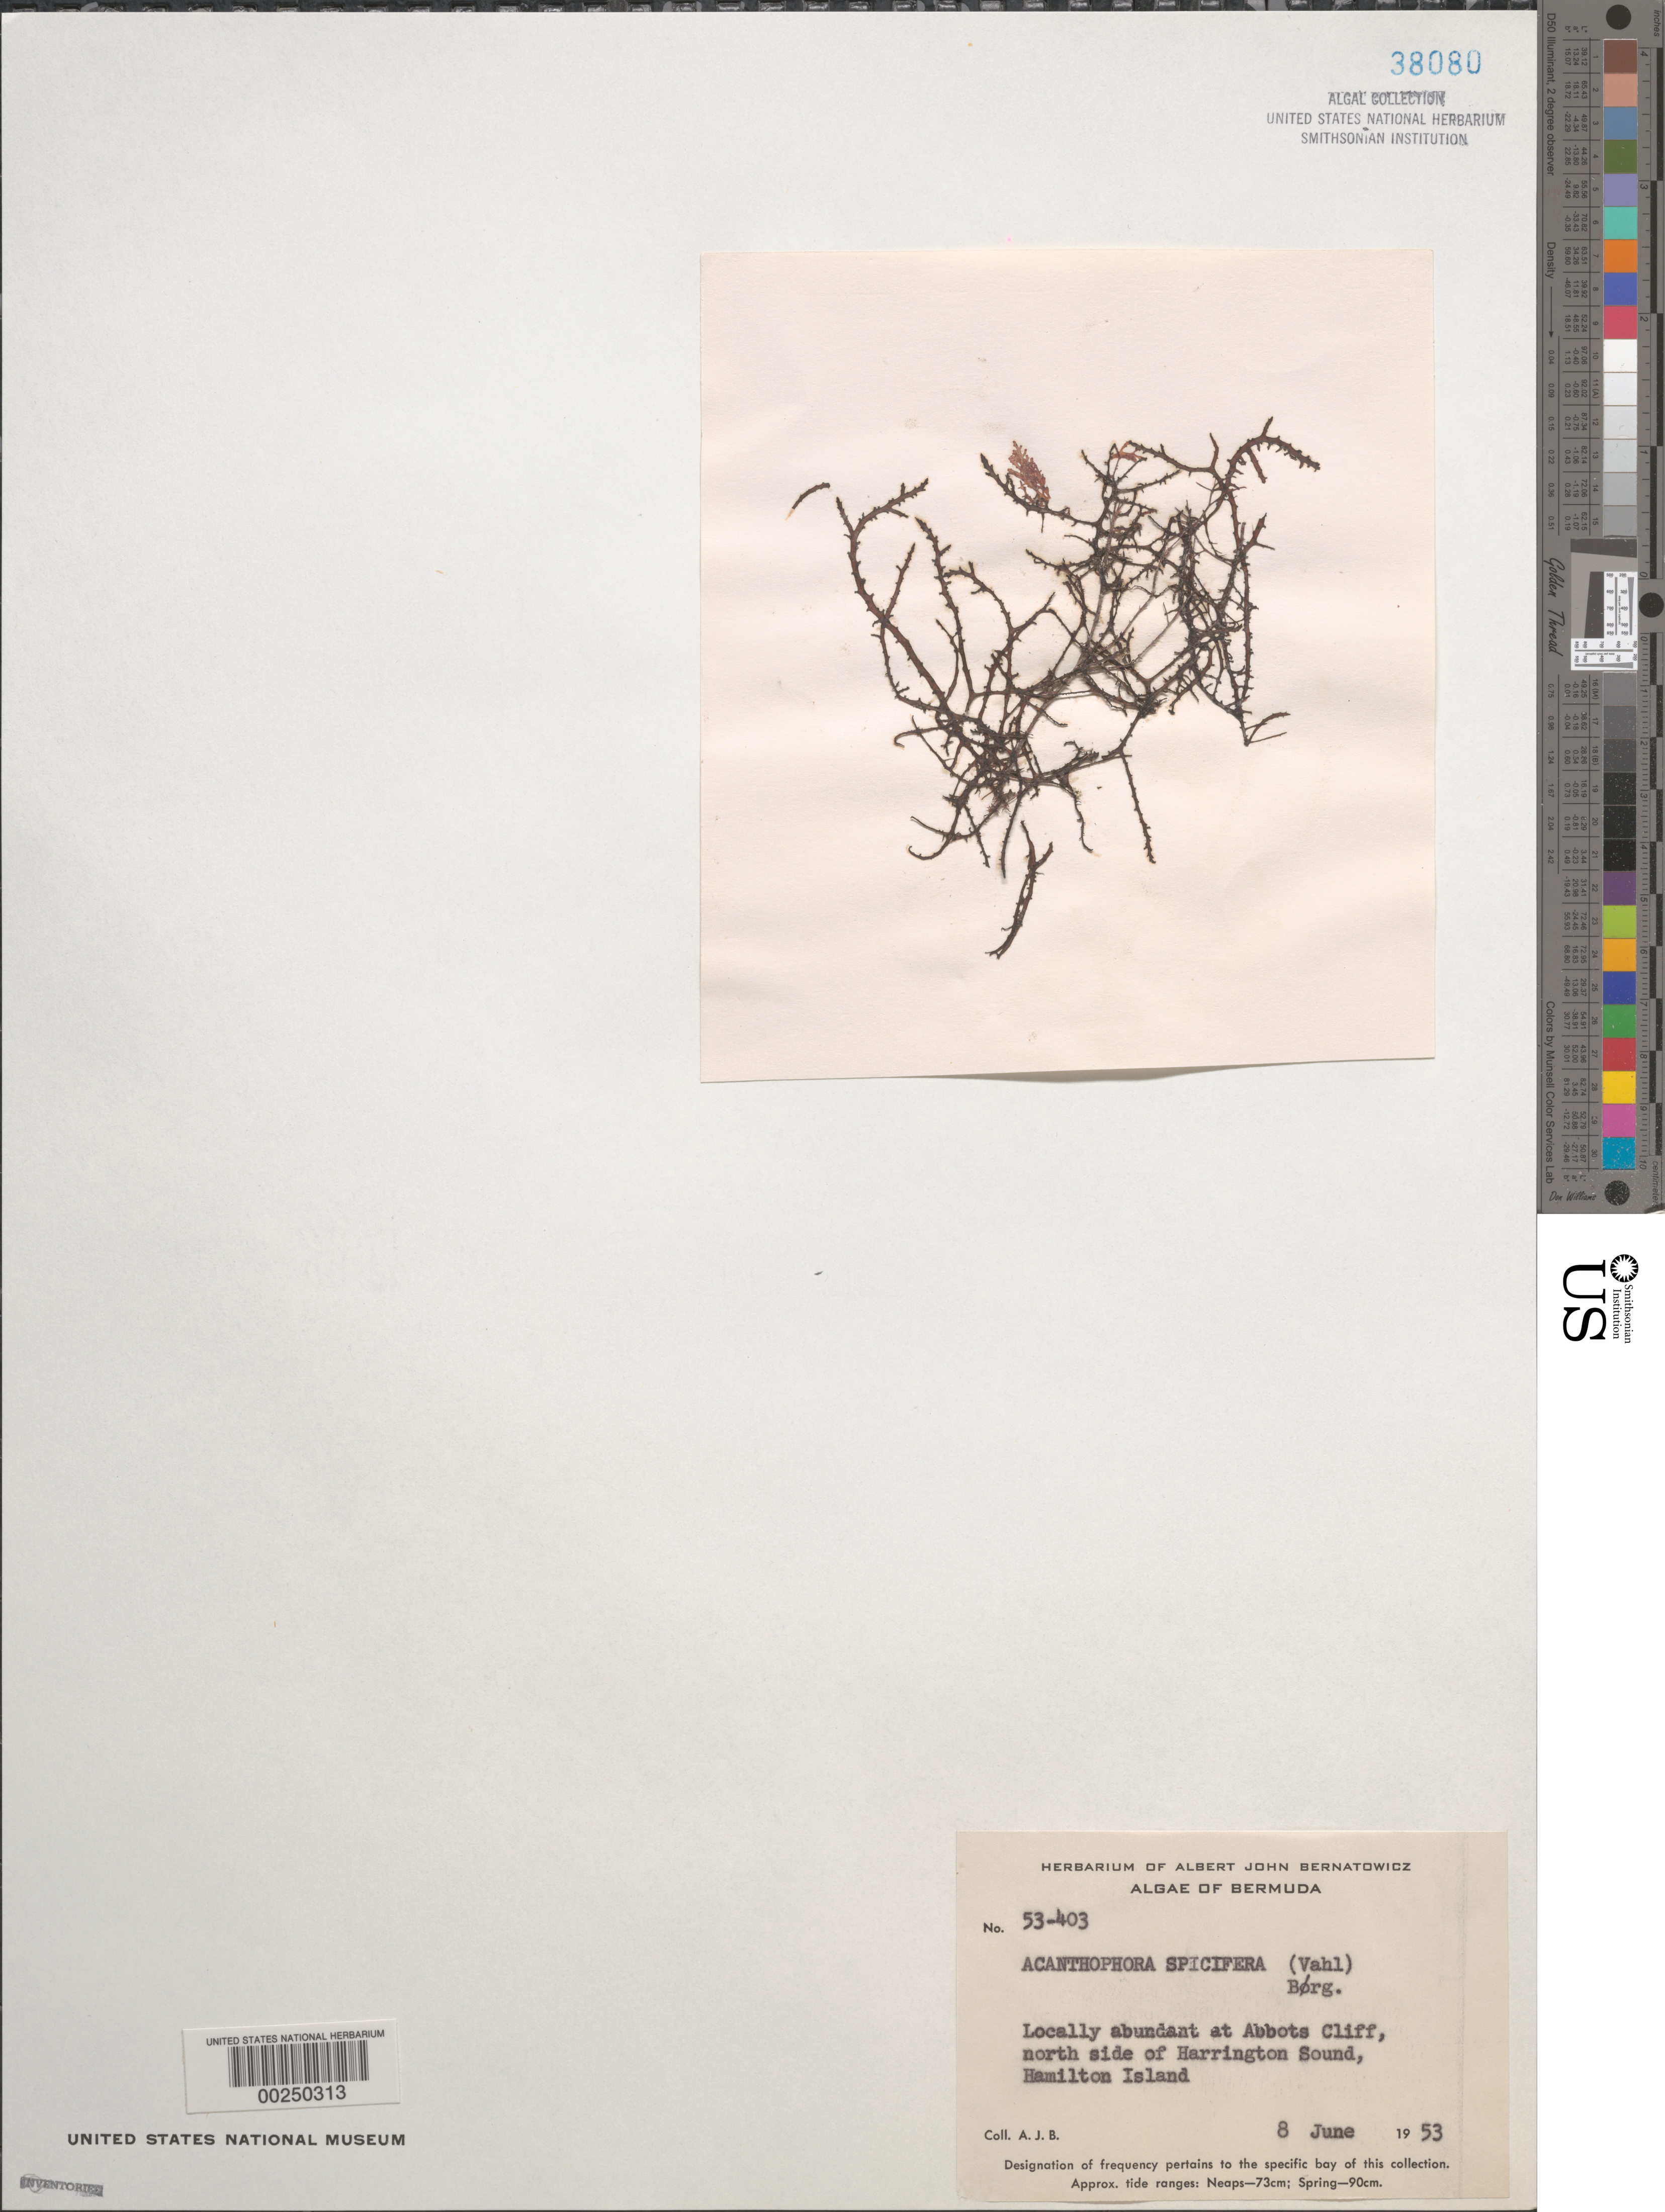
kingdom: Plantae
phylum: Rhodophyta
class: Florideophyceae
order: Ceramiales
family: Rhodomelaceae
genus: Acanthophora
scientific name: Acanthophora spicifera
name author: (Vahl) Børgesen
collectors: A. Bernatowicz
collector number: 53-403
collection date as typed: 08 Jun 1953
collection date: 1953-06-08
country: Bermuda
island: Bermuda Island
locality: Abbot's Cliff, northern Harrington Sound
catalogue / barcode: US 38080